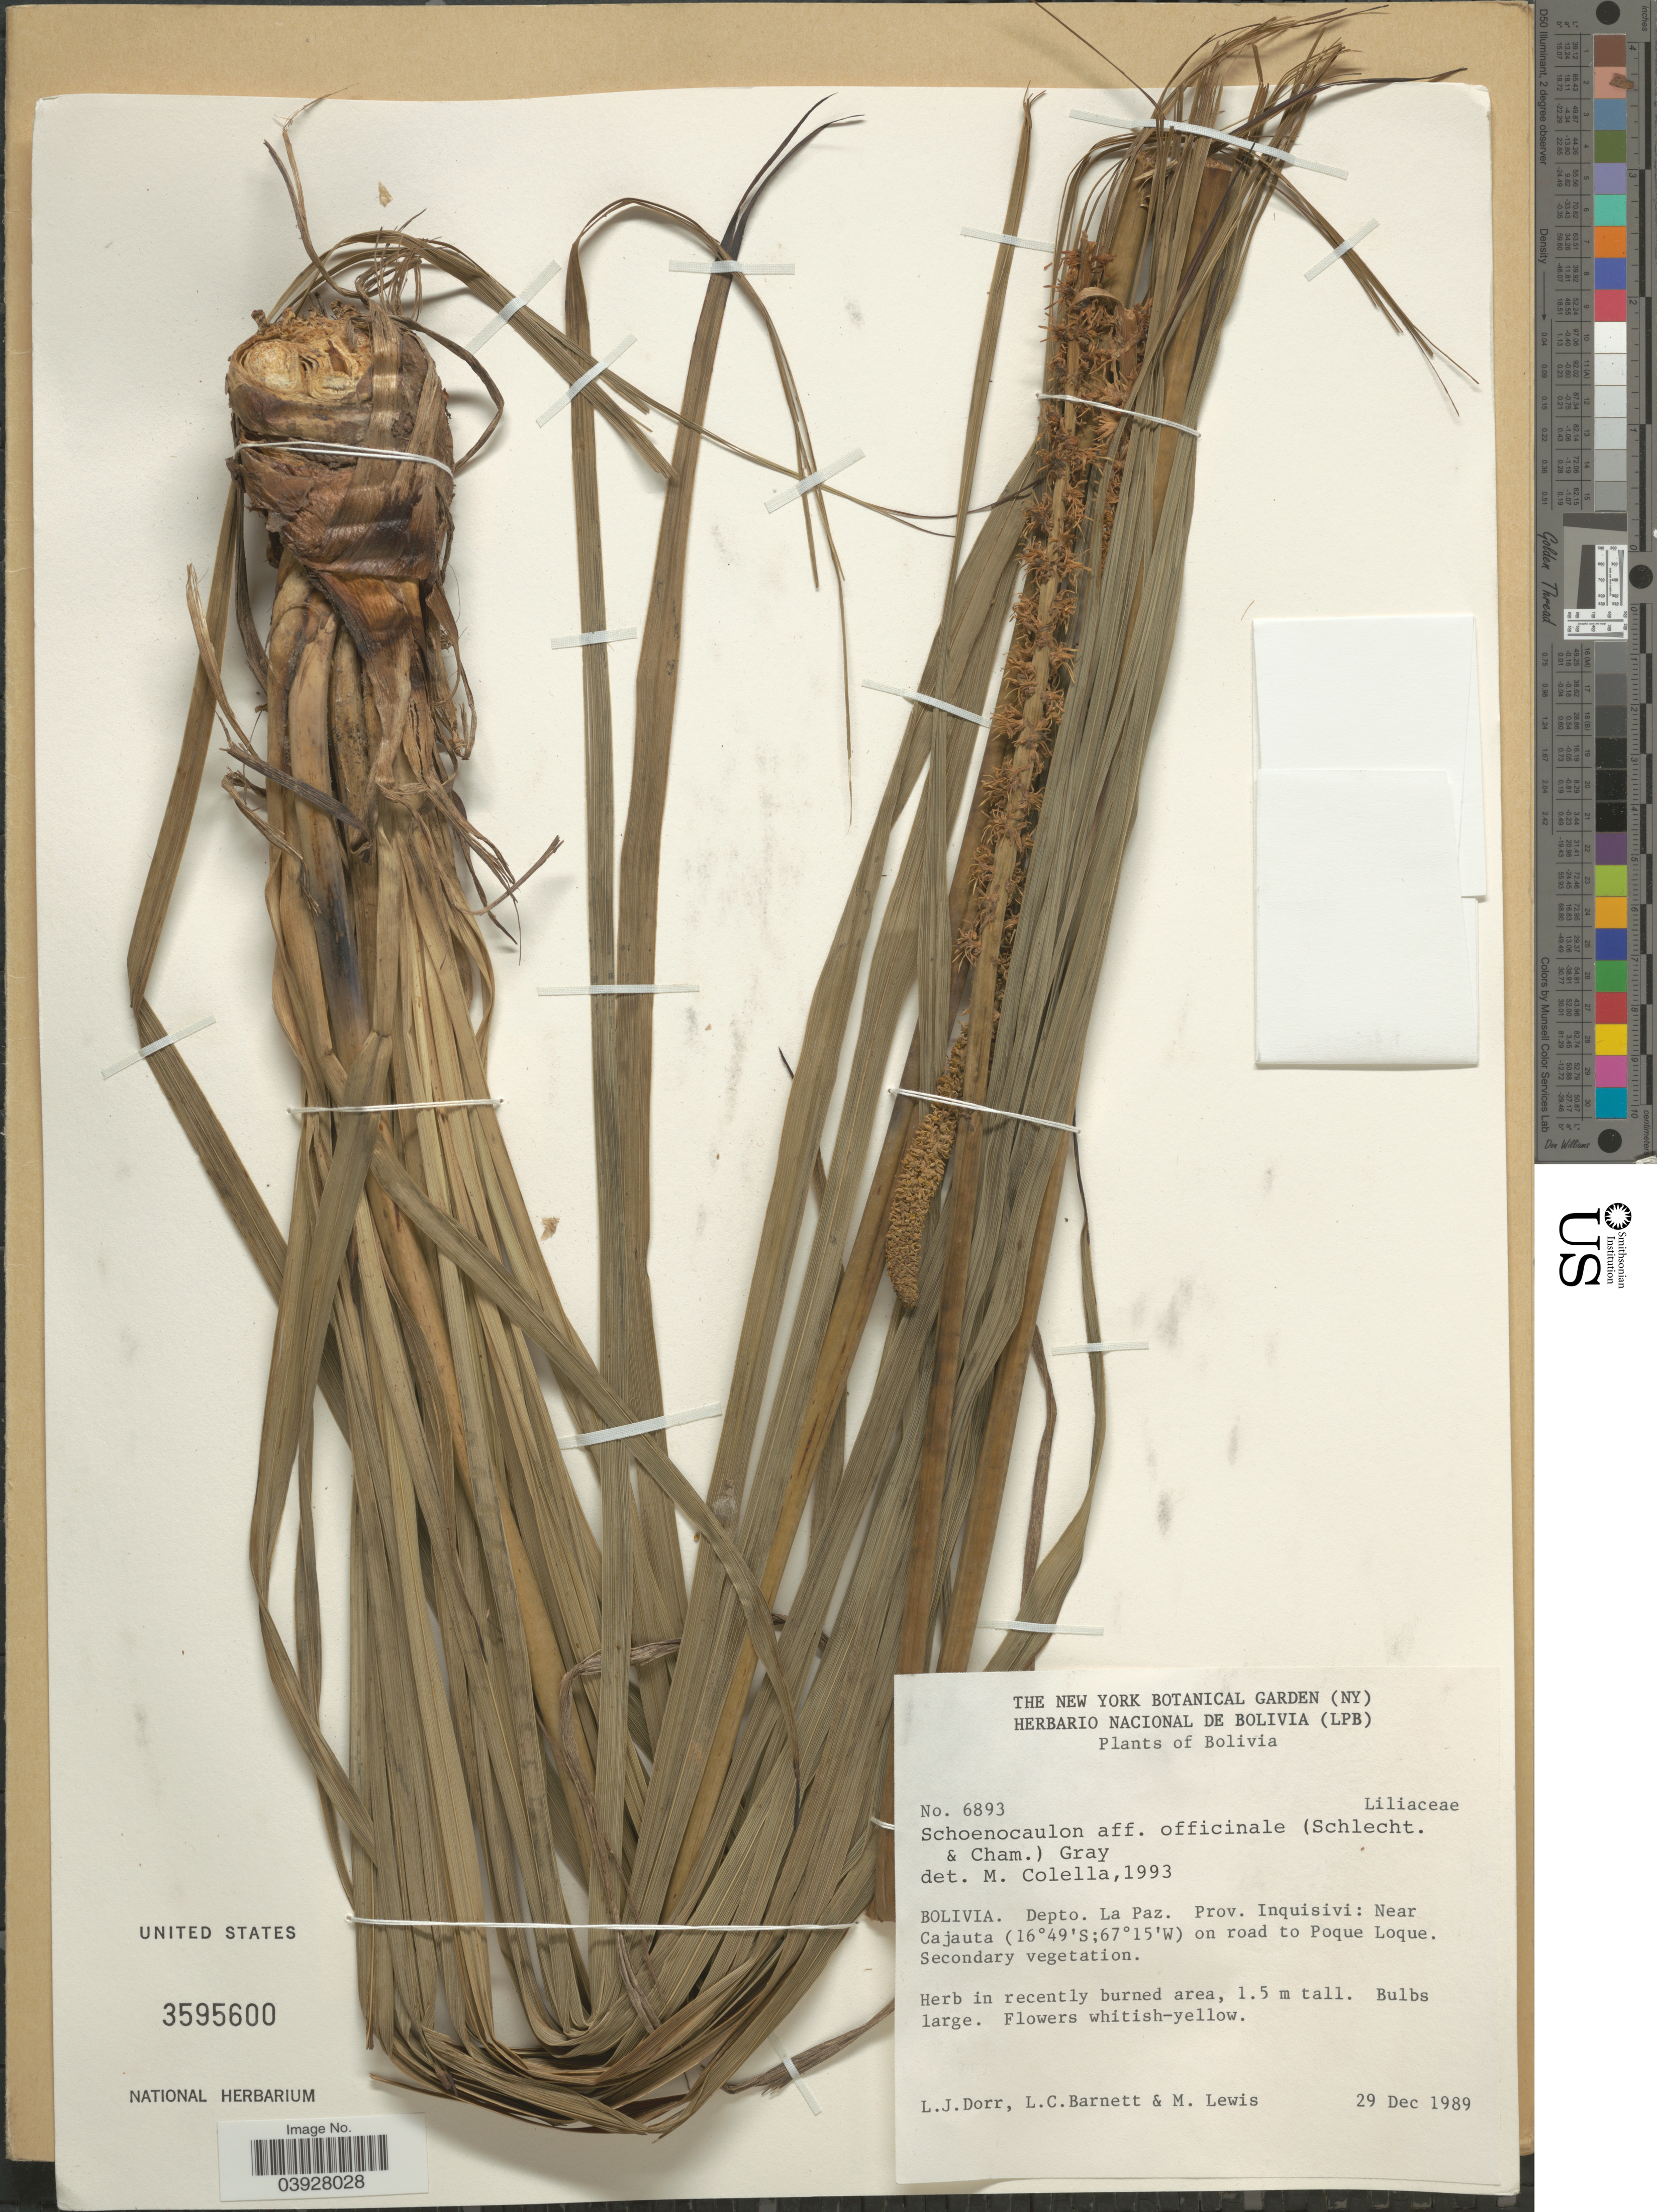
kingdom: Plantae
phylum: Tracheophyta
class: Liliopsida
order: Liliales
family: Melanthiaceae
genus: Schoenocaulon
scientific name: Schoenocaulon officinale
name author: (Schltdl.) A. Gray ex Benth.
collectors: L. J. Dorr, L. C. Barnett & M. Lewis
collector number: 6893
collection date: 1989-12-29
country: Bolivia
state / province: La Paz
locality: Depto. La Paz. Prov. Inquisivi: Near Cajauta on road to Poque Loque.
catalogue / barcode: US 3595600